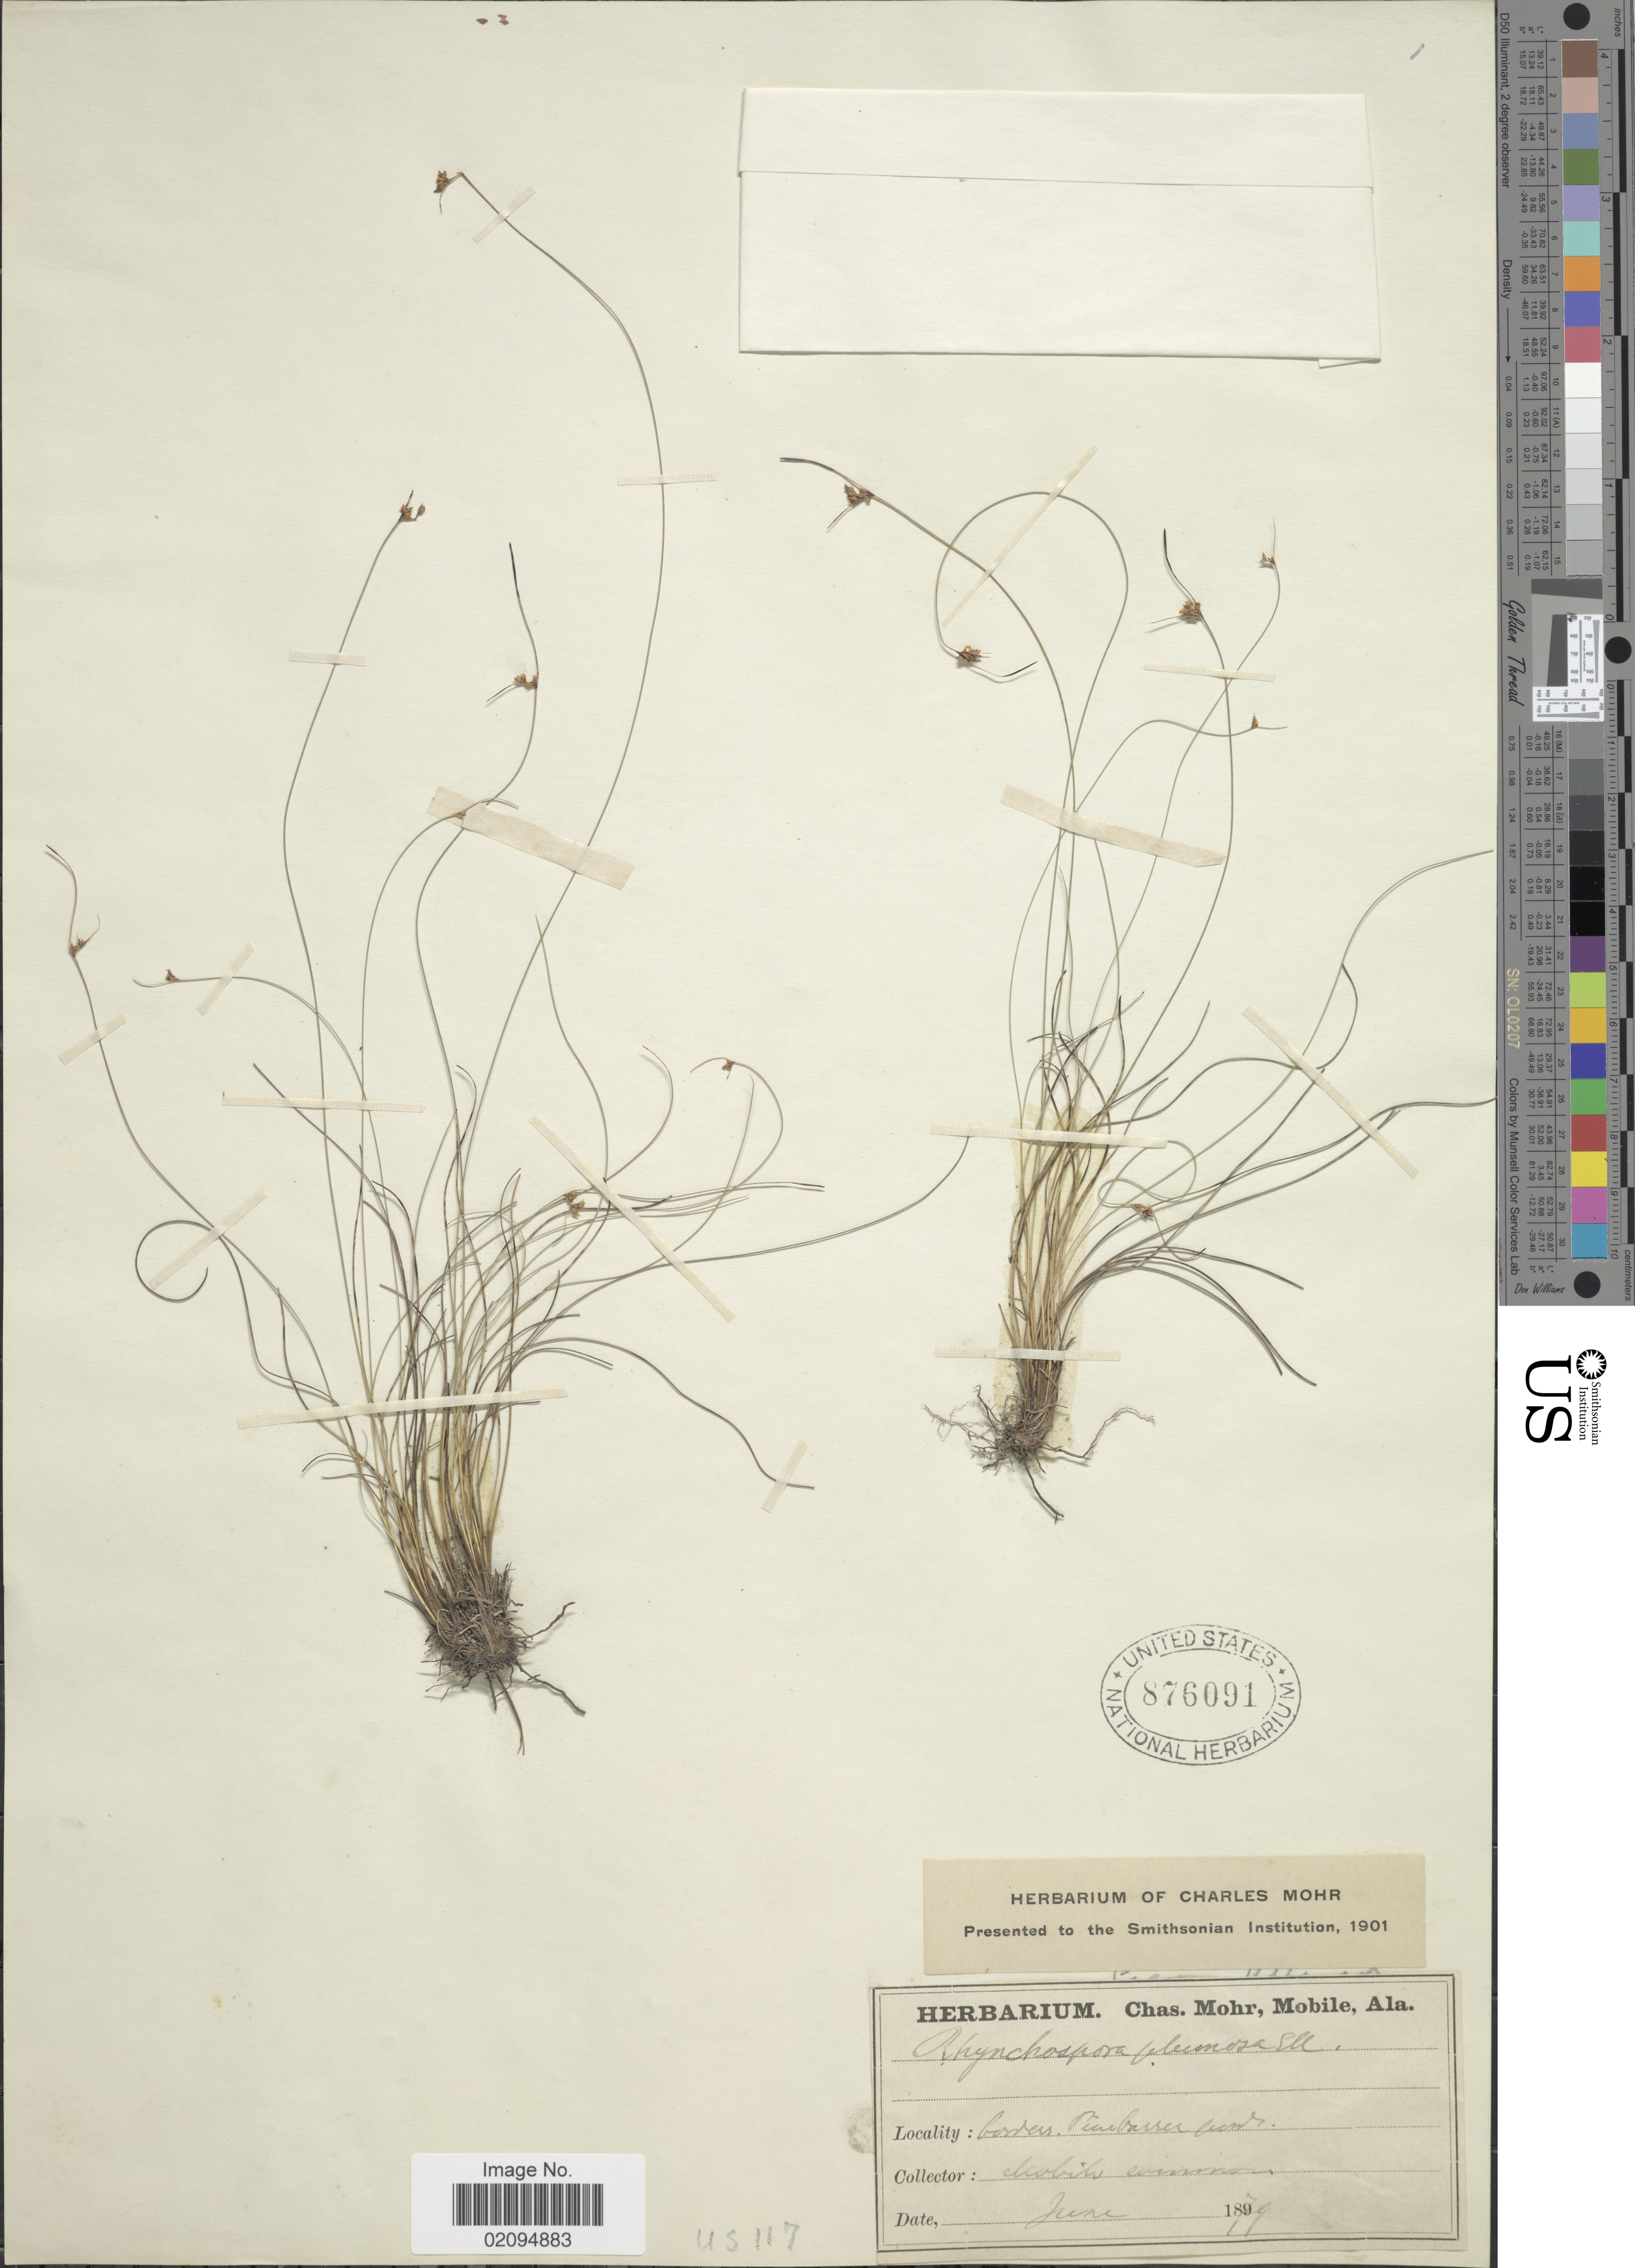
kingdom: Plantae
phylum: Tracheophyta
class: Liliopsida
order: Poales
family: Cyperaceae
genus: Rhynchospora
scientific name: Rhynchospora plumosa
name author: Elliott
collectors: ex herb. Charles Mohr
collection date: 1879-06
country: United States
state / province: Alabama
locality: Borders Pine barren ponds Mobile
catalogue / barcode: US 876091